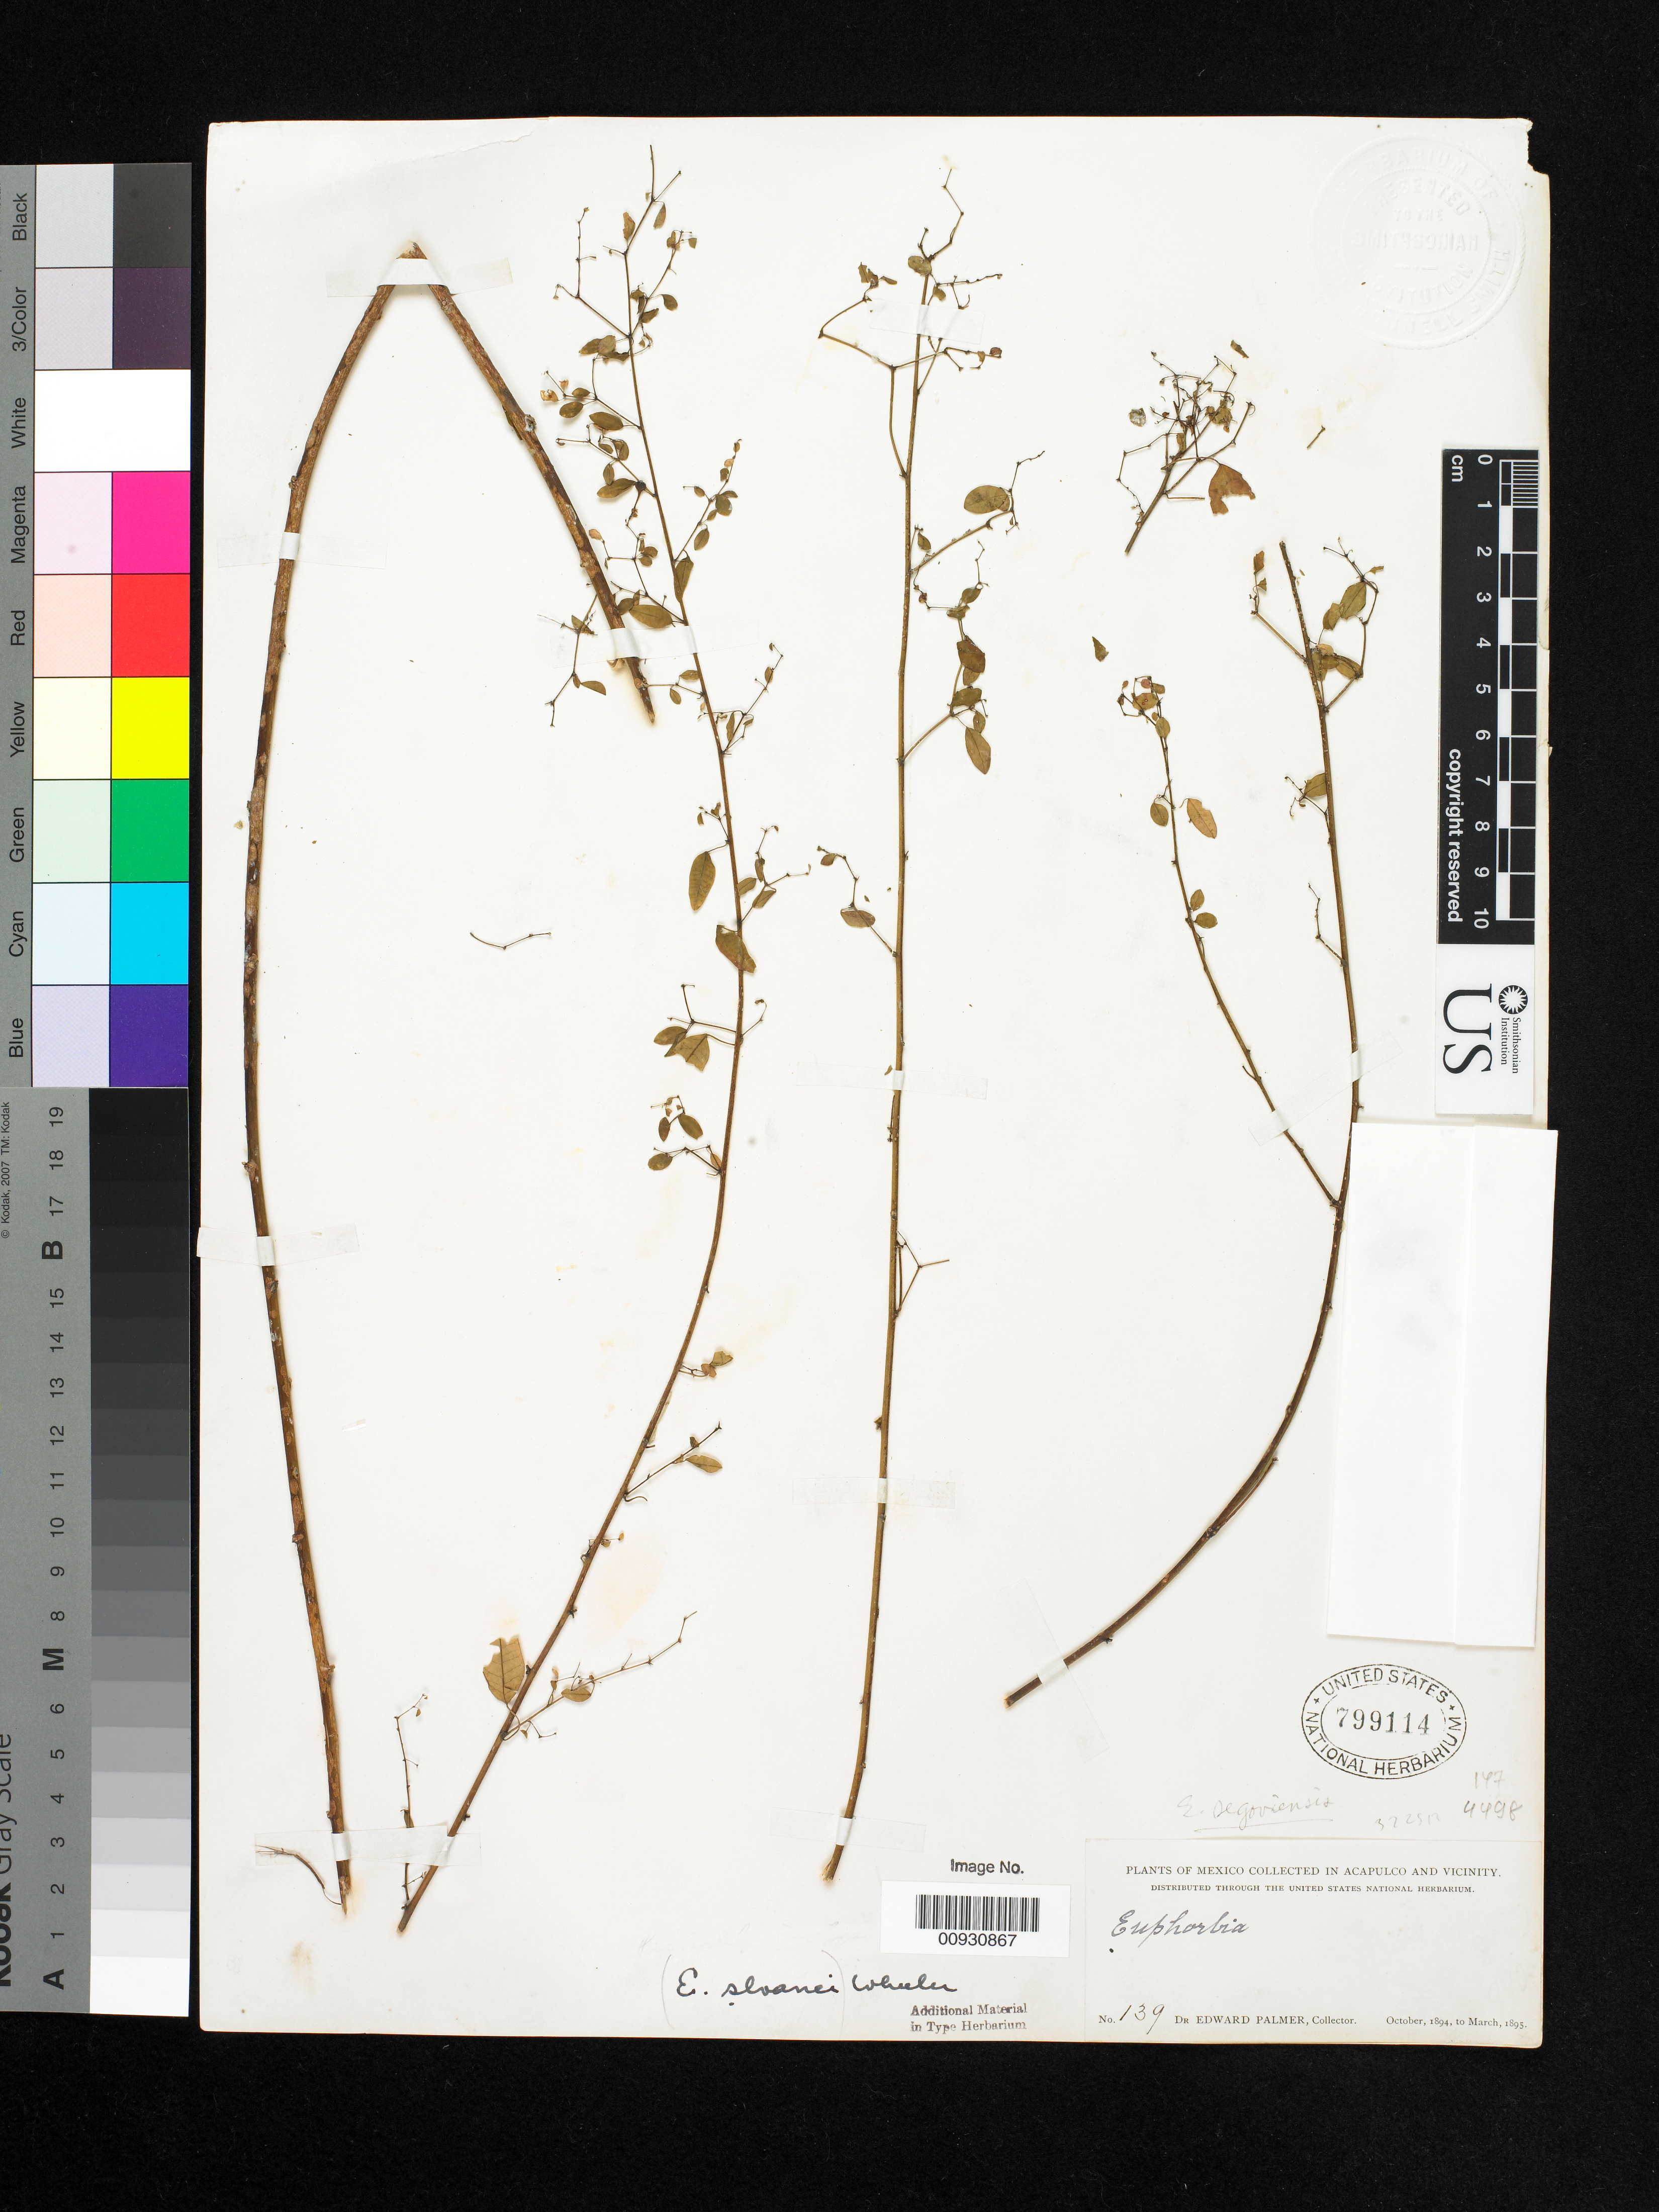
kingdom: Plantae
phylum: Tracheophyta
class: Magnoliopsida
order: Malpighiales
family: Euphorbiaceae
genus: Euphorbia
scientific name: Euphorbia sloanei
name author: L.C. Wheeler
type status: Isotype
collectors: E. Palmer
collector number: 139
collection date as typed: Oct 1894 to -- Mar 1895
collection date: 1894-10/1895-03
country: Mexico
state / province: Guerrero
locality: Acapulco and vicinity.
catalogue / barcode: US 799114